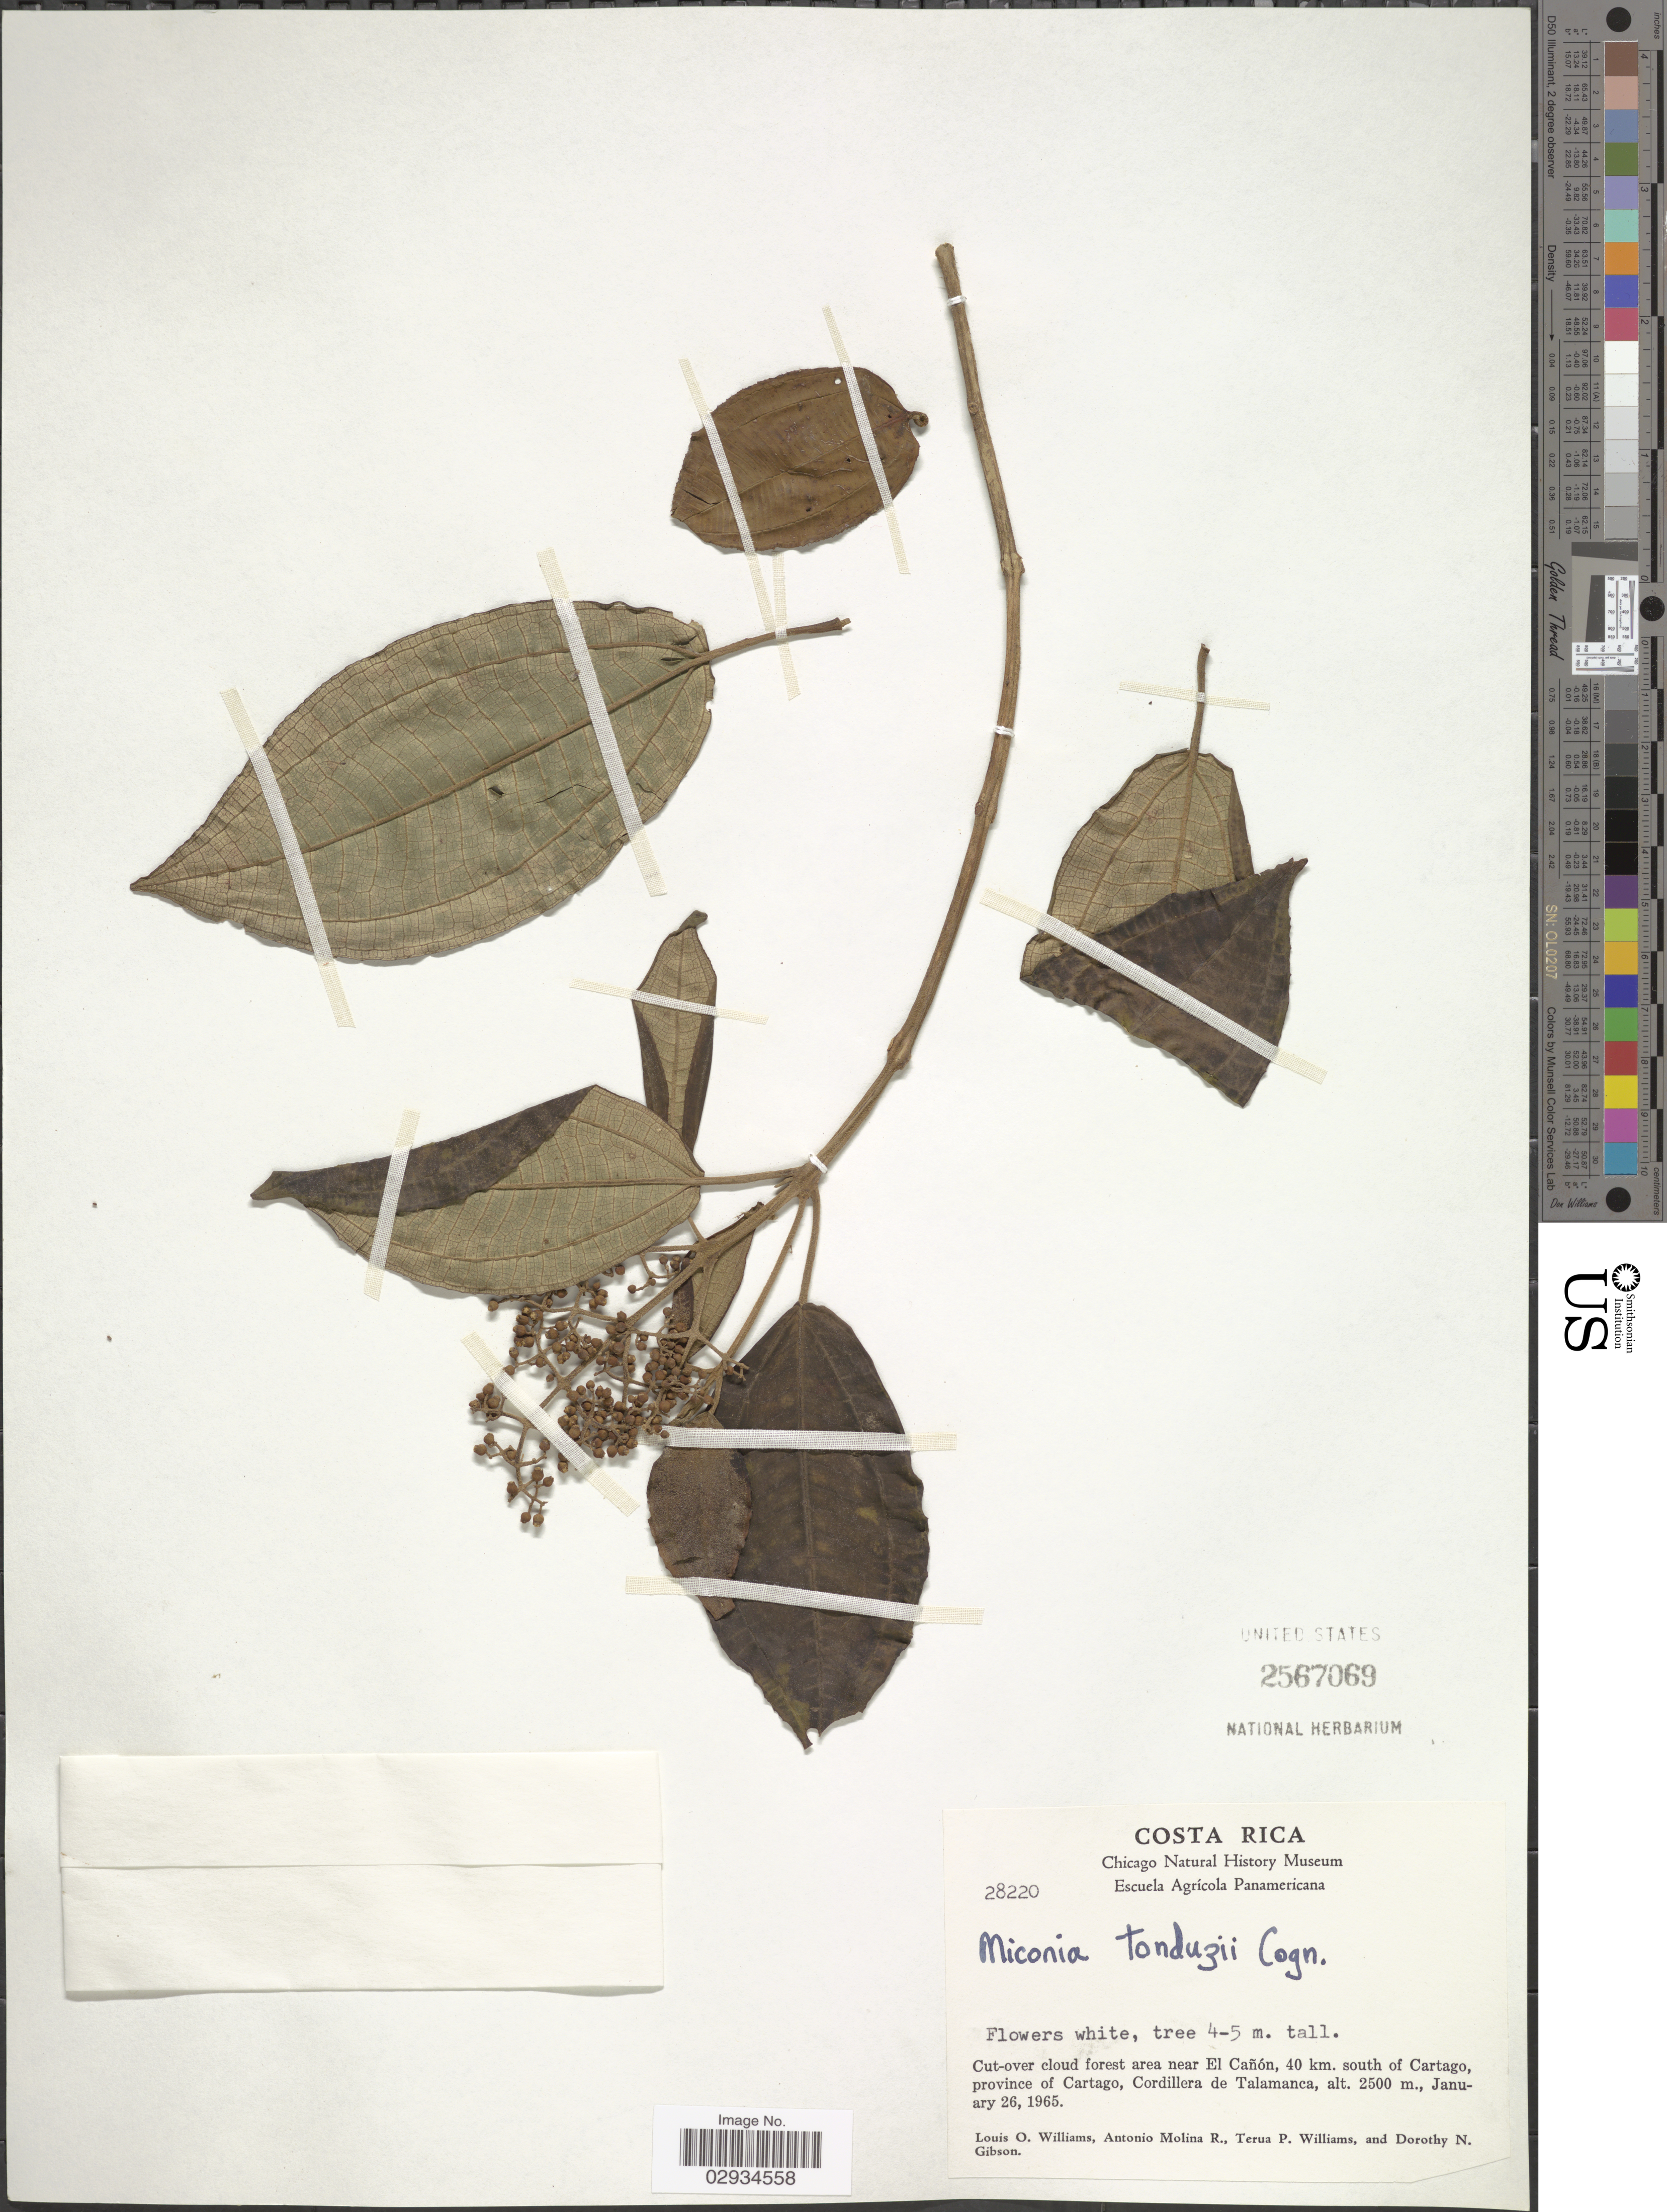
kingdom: Plantae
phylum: Tracheophyta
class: Magnoliopsida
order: Myrtales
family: Melastomataceae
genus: Miconia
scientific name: Miconia tonduzii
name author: Cogn. in A. DC.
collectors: L. O. Williams, A. Molina R., T. Williams & D. N. Gibson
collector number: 28220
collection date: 1965-01-26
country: Costa Rica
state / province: Cartago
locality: Cut-over cloud forest area near El Cañón, 40 km. south of Cartago, Cordillera de Talamanca.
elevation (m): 2500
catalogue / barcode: US 2567069